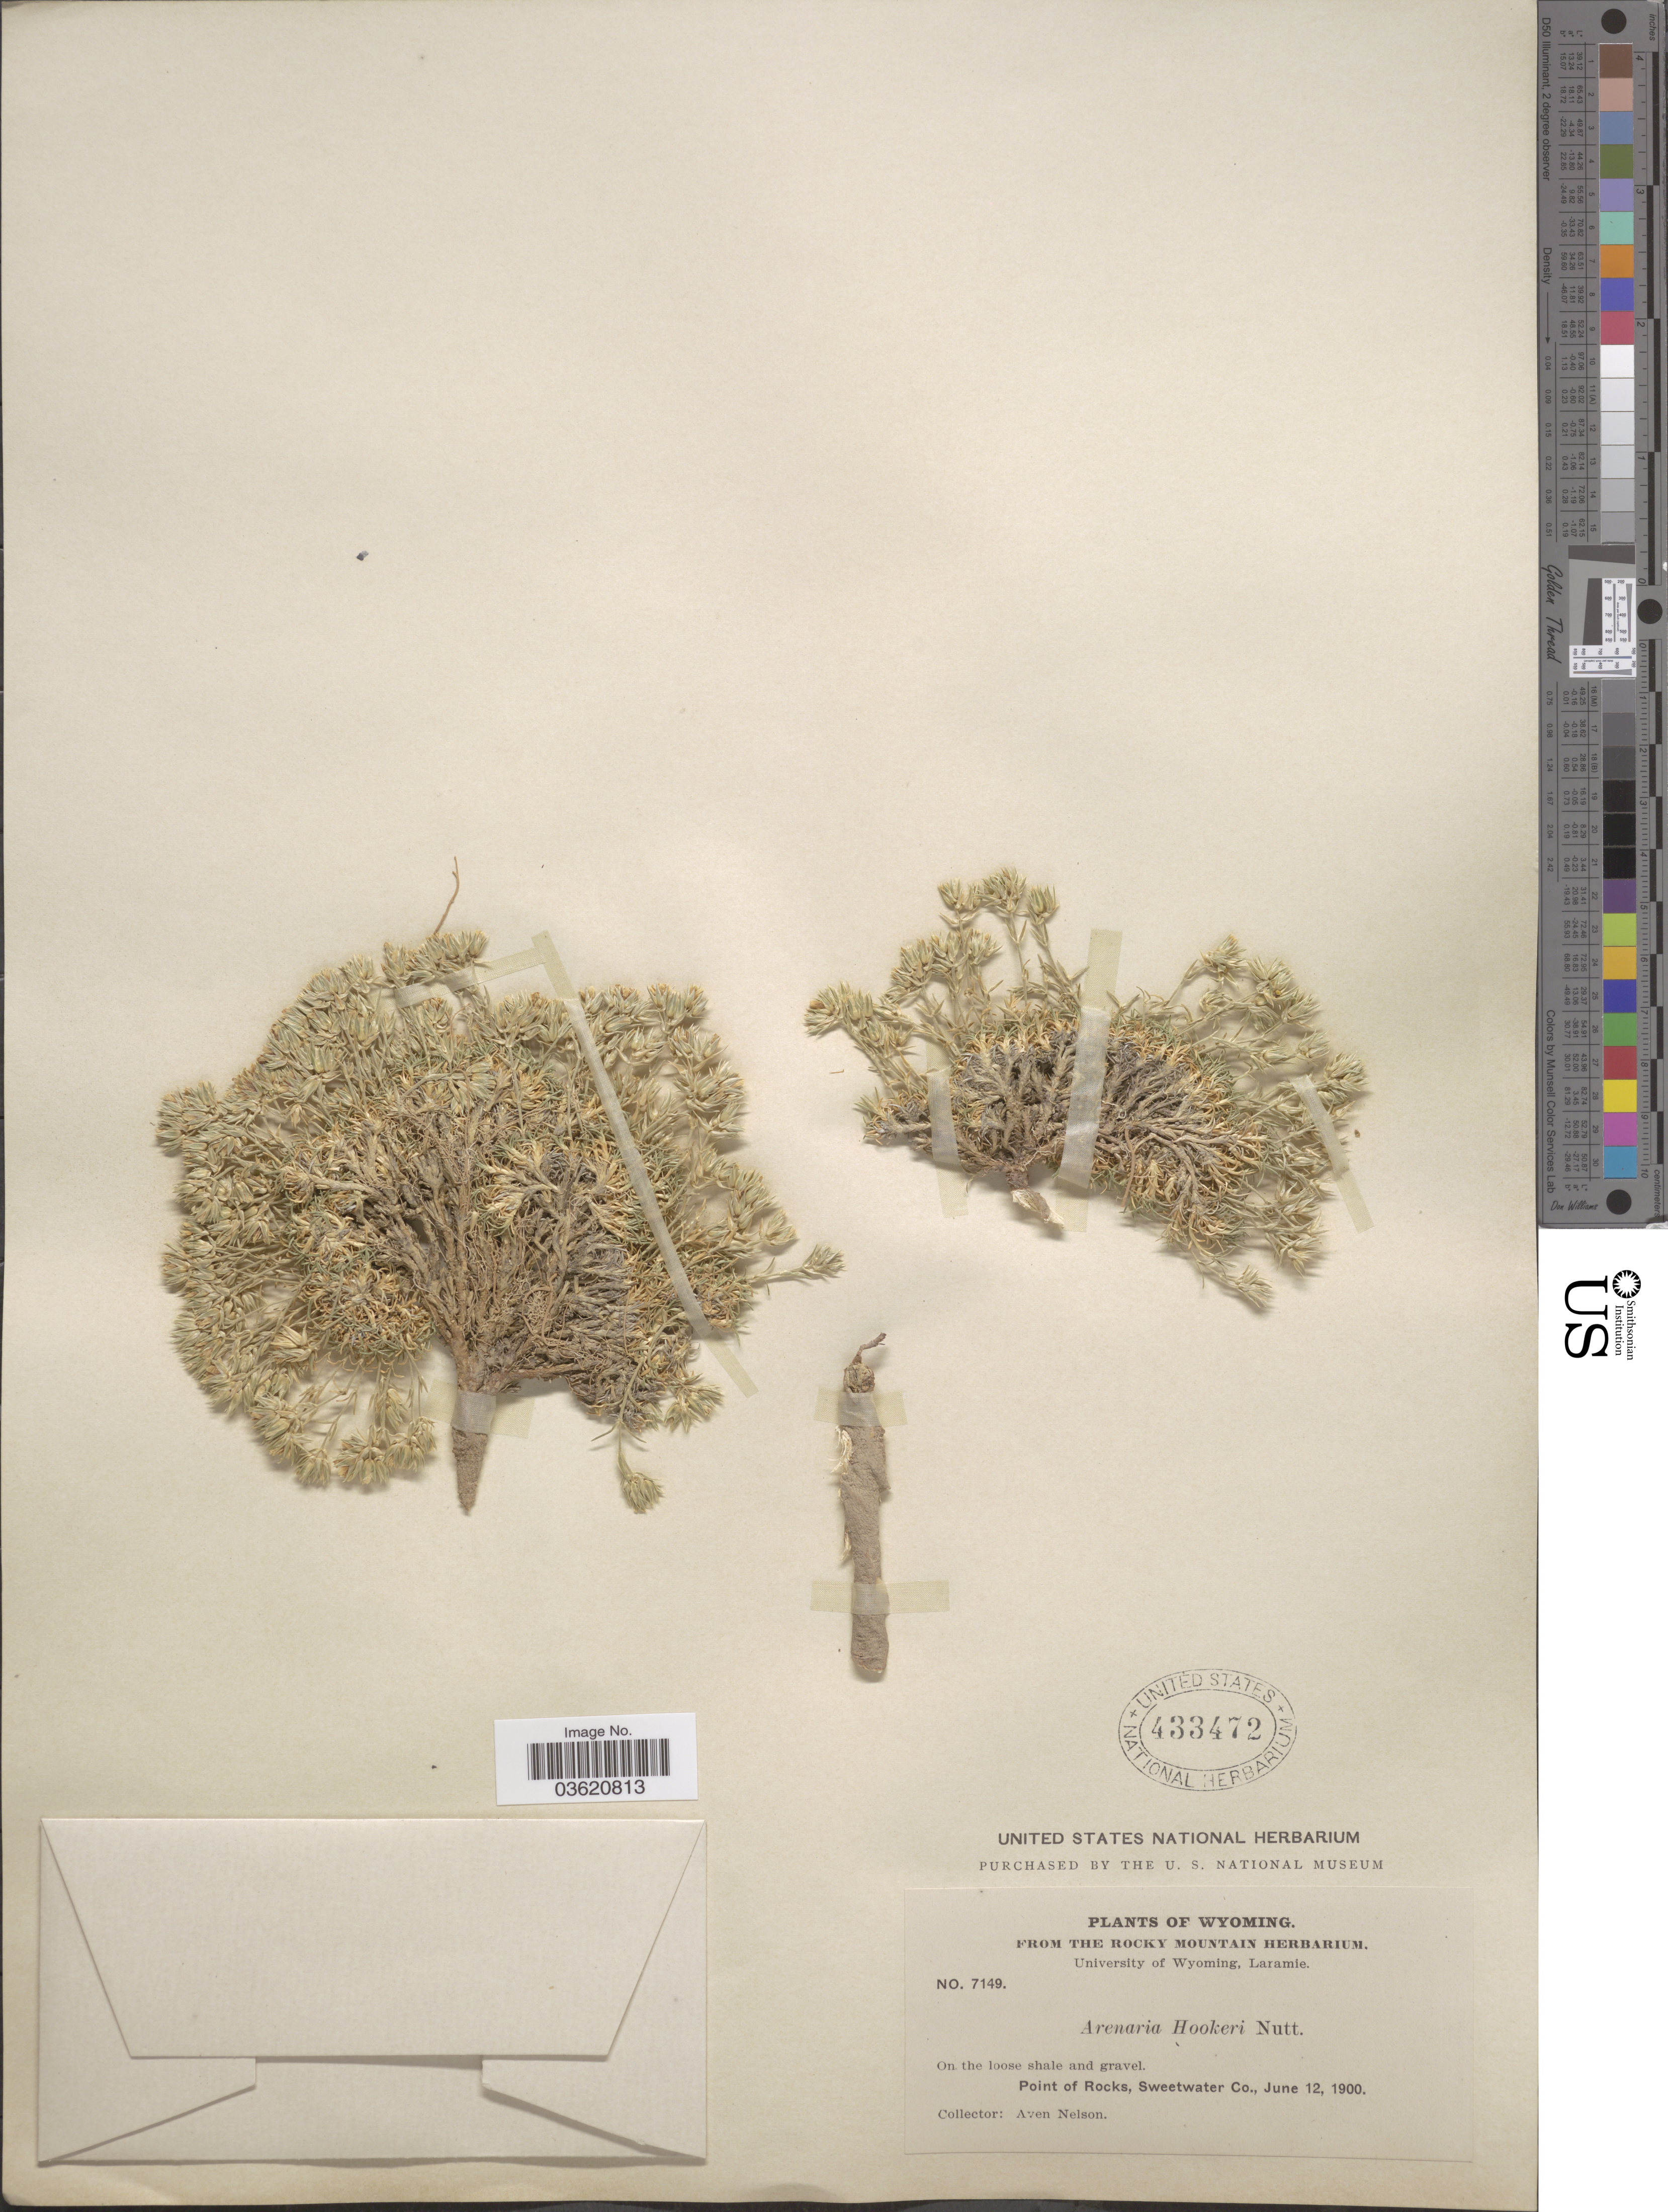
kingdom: Plantae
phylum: Tracheophyta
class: Magnoliopsida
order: Caryophyllales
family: Caryophyllaceae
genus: Eremogone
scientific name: Eremogone hookeri var. hookeri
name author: (Nutt.) W.A. Weber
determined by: Strong, Mark T., (BOT), Smithsonian Institution - National Museum of Natural History (UNITED STATES)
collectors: A. Nelson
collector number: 7149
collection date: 1900-06-12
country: United States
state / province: Wyoming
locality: Points of Rocks, Sweetwater Co.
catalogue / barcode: US 433472